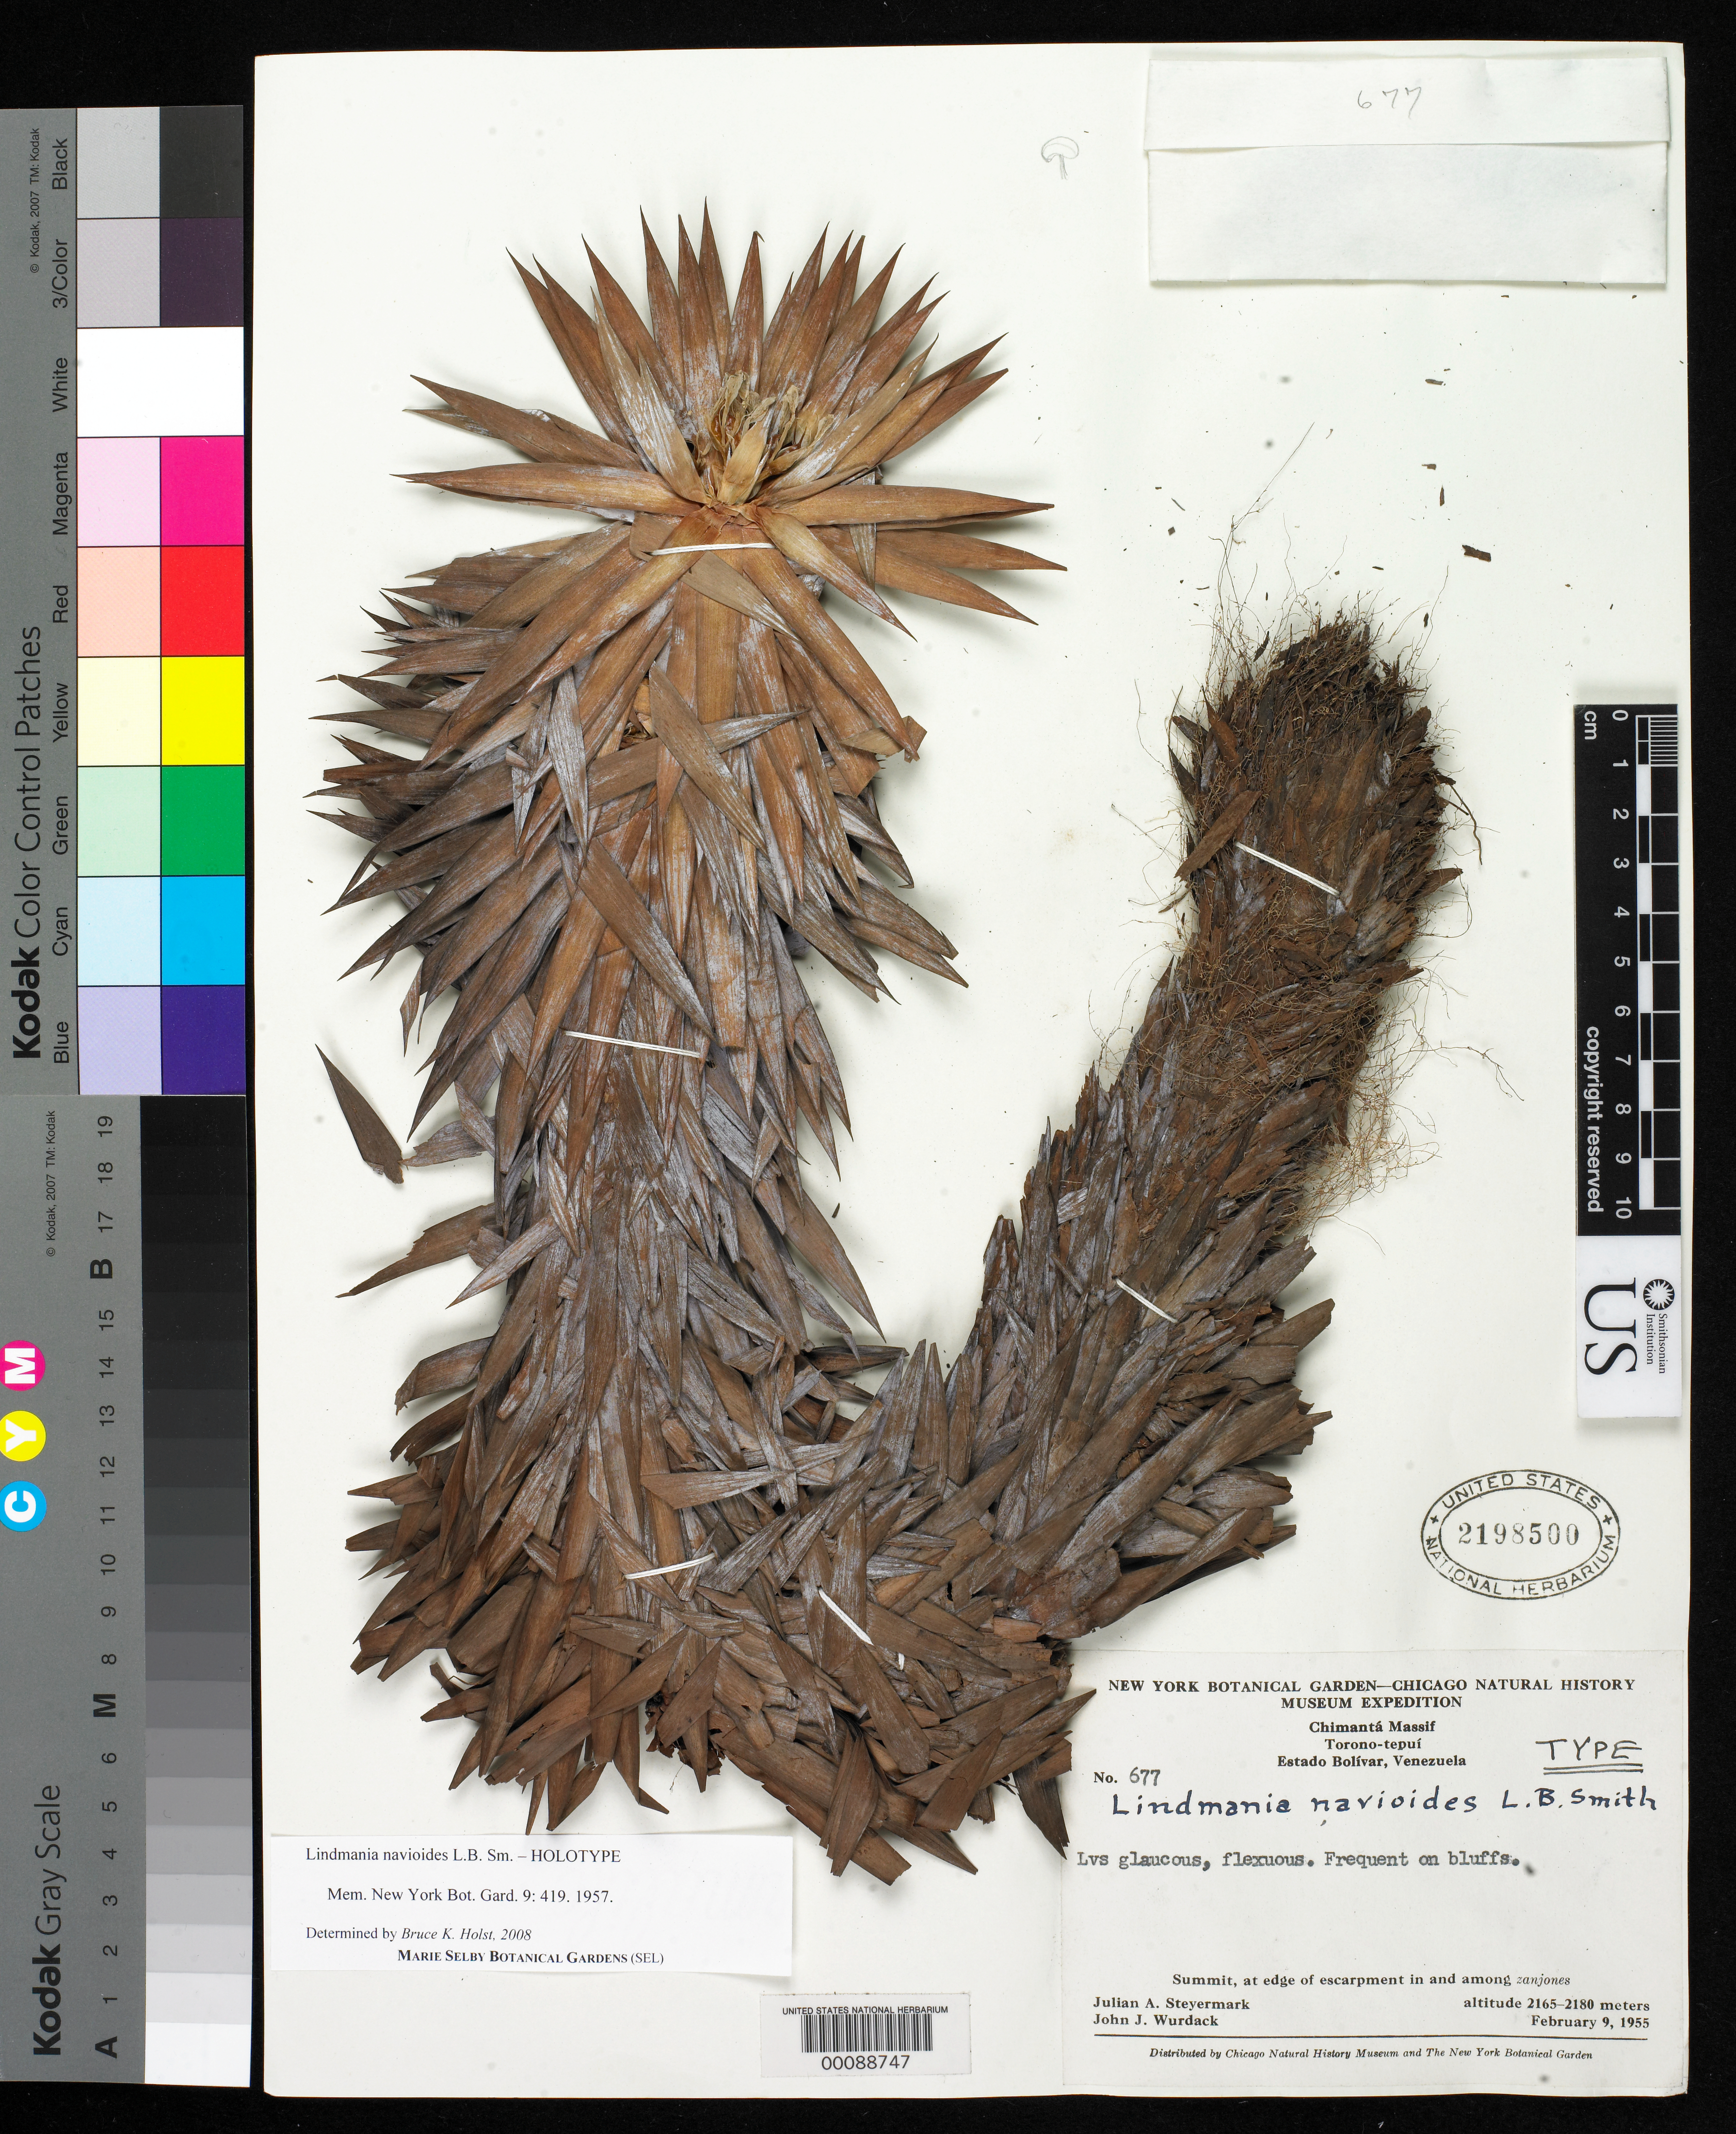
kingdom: Plantae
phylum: Tracheophyta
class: Liliopsida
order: Poales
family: Bromeliaceae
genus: Lindmania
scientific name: Lindmania navioides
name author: L.B. Sm.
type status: Holotype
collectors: J. Steyermark & J. J. Wurdack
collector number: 677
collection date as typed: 09 Feb 1955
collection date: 1955-02-09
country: Venezuela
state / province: Bolivar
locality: Torono-Tepui, Chimanta Massif.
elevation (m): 2165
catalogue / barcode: US 2198500